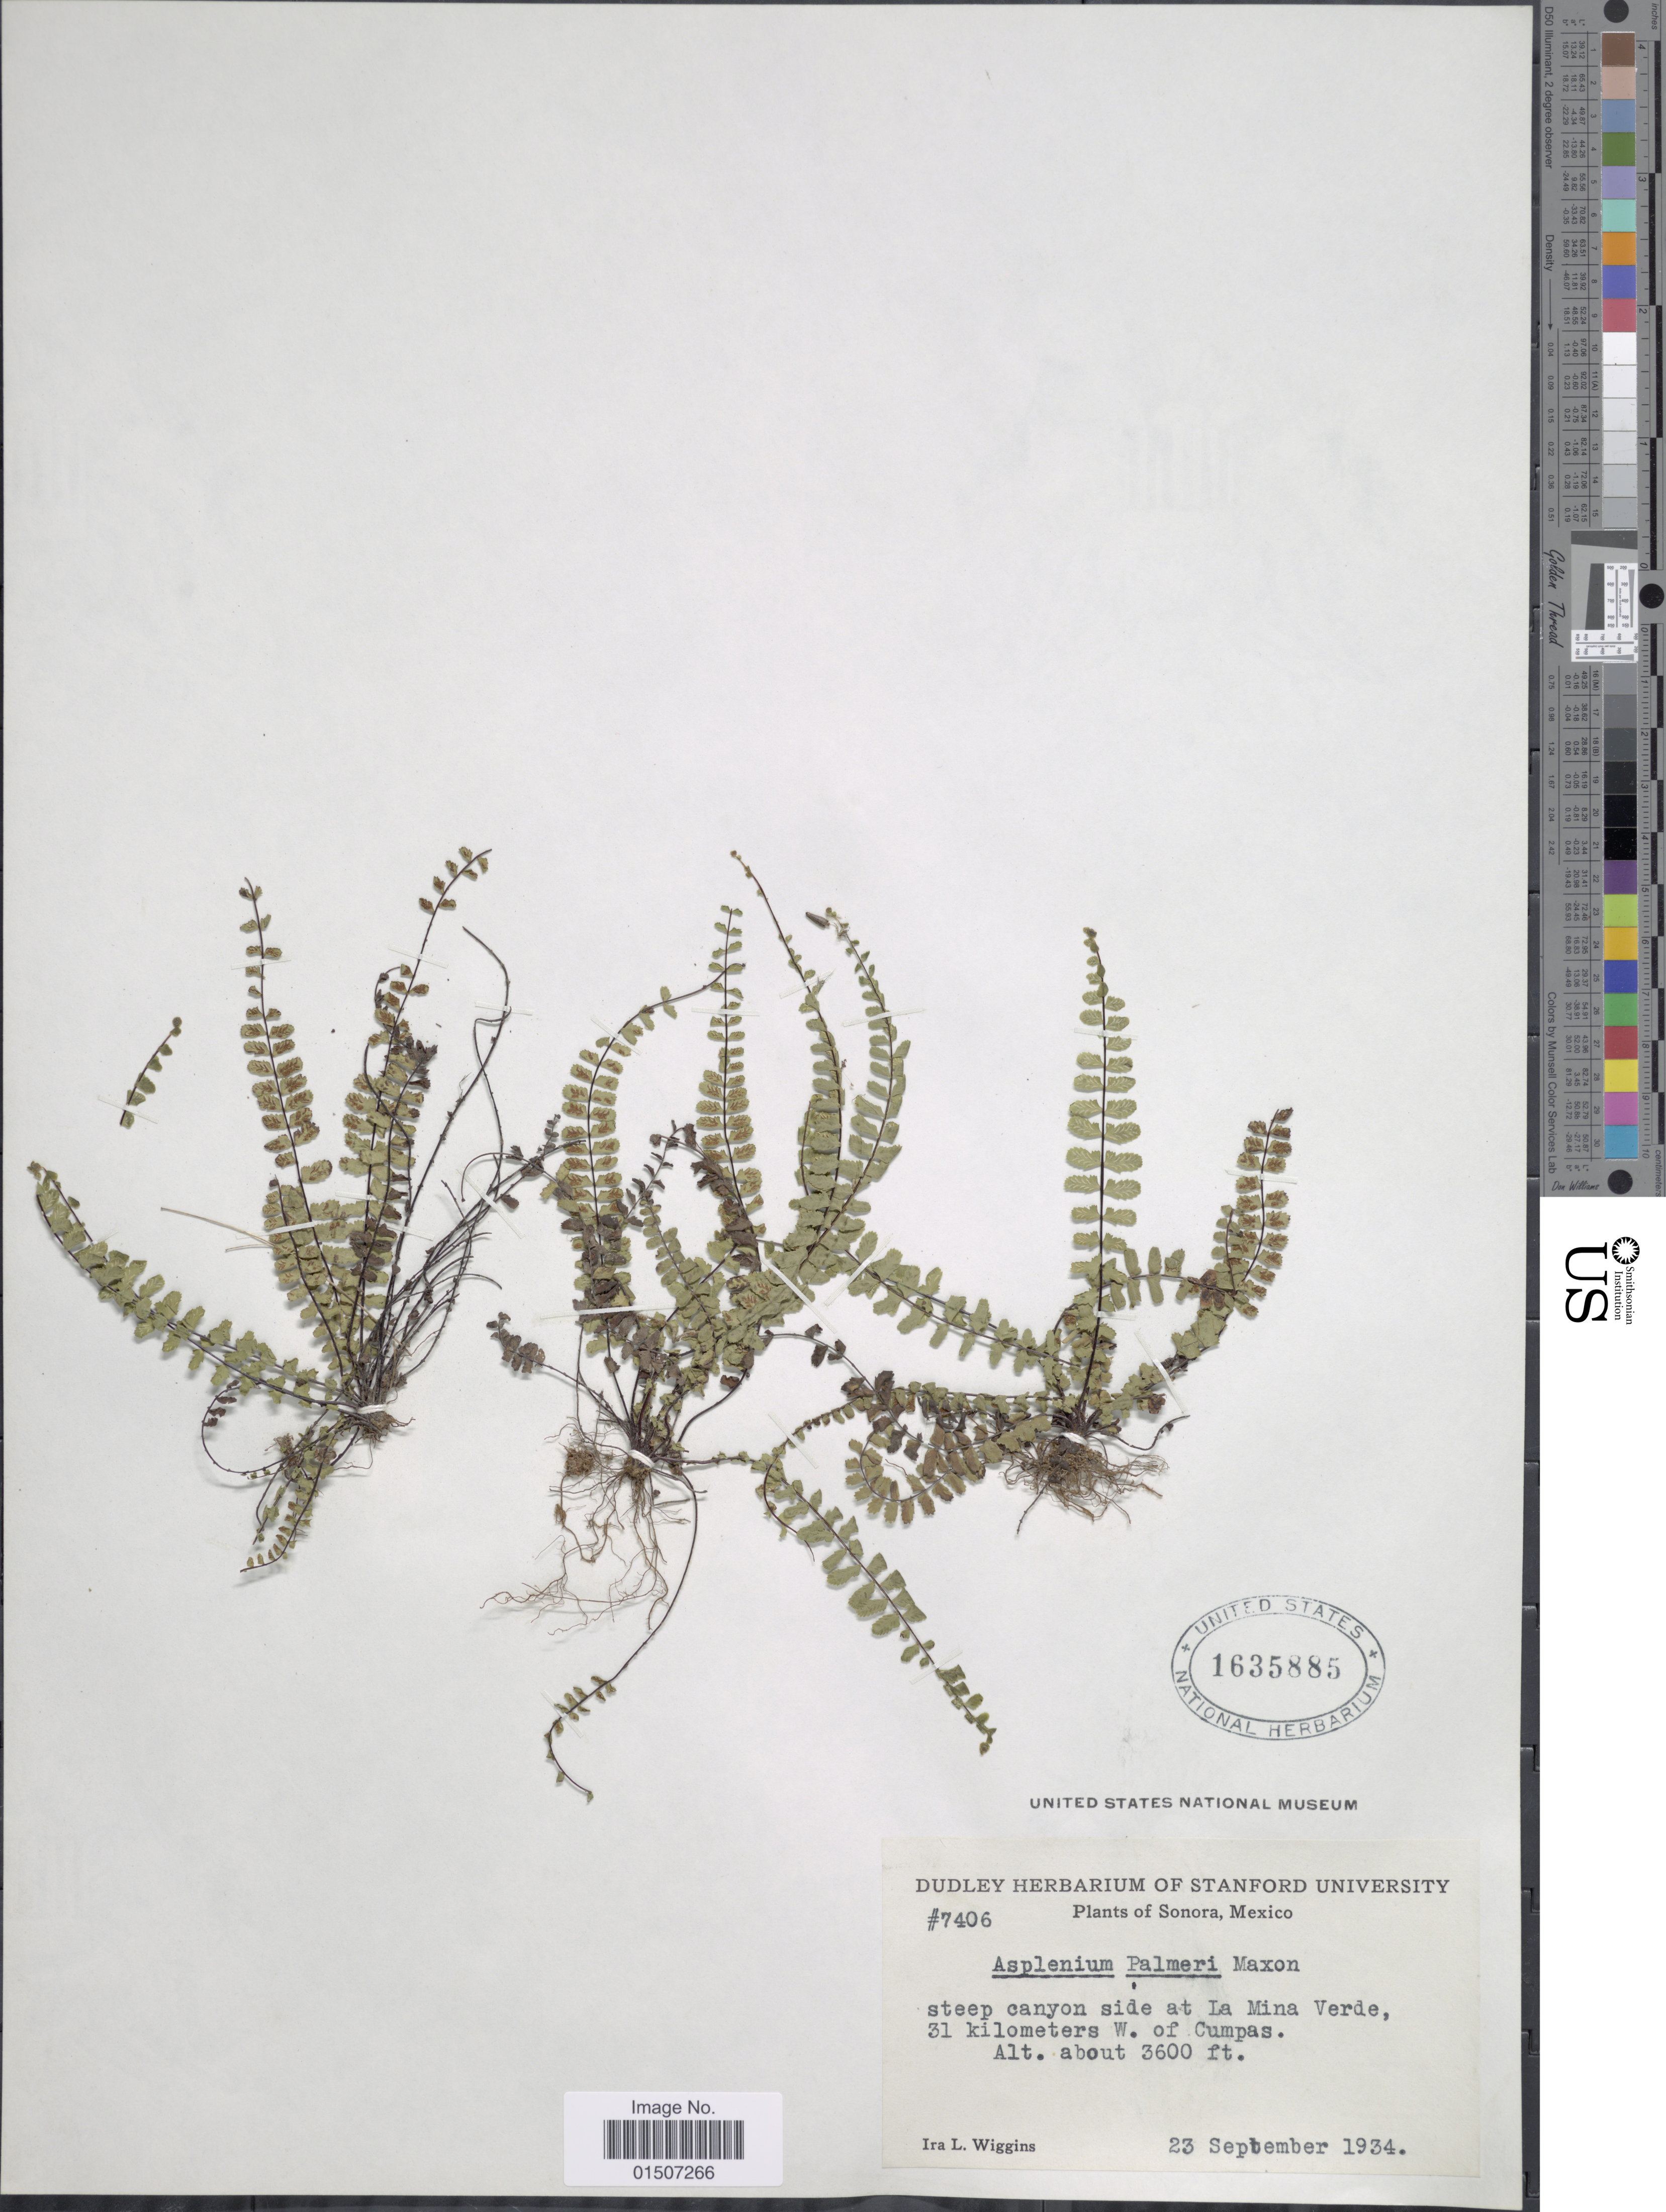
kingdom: Plantae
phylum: Tracheophyta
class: Polypodiopsida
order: Polypodiales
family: Aspleniaceae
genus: Asplenium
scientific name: Asplenium palmeri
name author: Maxon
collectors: I. L. Wiggins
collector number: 7406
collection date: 1934-09-23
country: Mexico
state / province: Sonora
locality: Step canyon side at La Mina Verde, 31 kilometers W. of Cumpas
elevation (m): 1097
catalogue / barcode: US 1635885